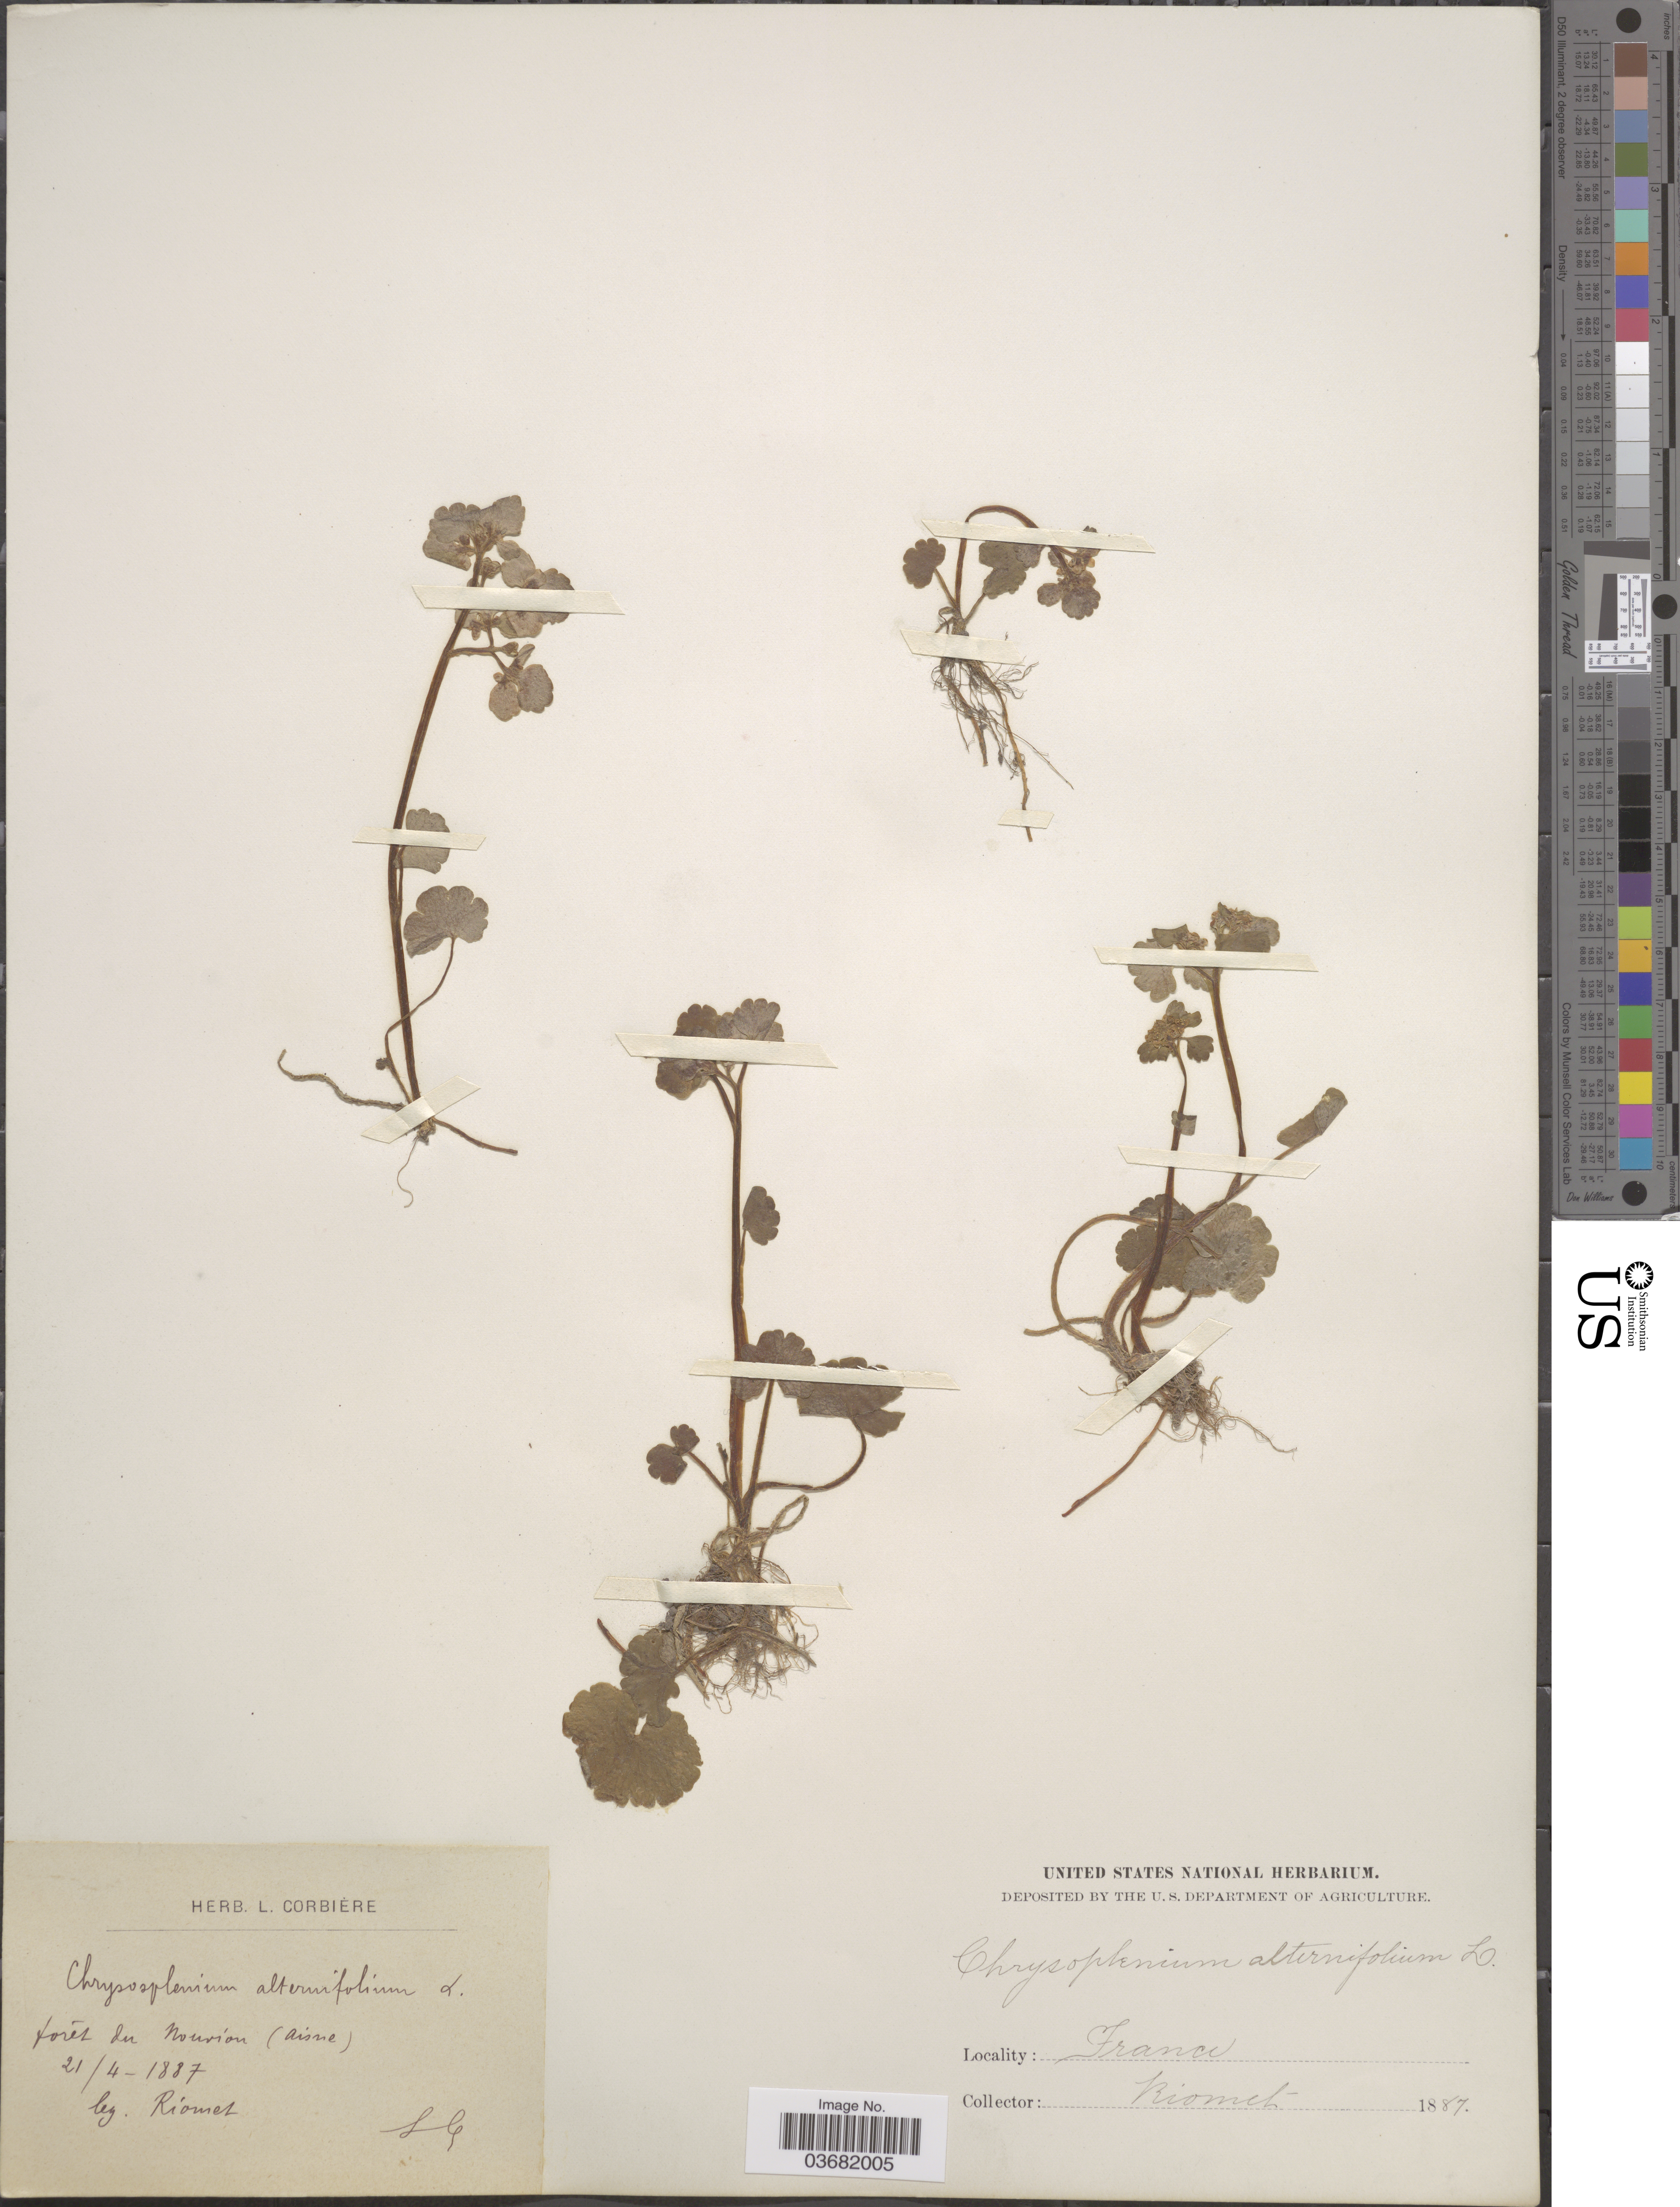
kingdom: Plantae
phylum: Tracheophyta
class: Magnoliopsida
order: Saxifragales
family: Saxifragaceae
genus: Chrysosplenium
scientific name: Chrysosplenium alternifolium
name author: L.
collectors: Riomet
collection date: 1887-04-21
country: France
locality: Forêt du Nouvion (Aisne).